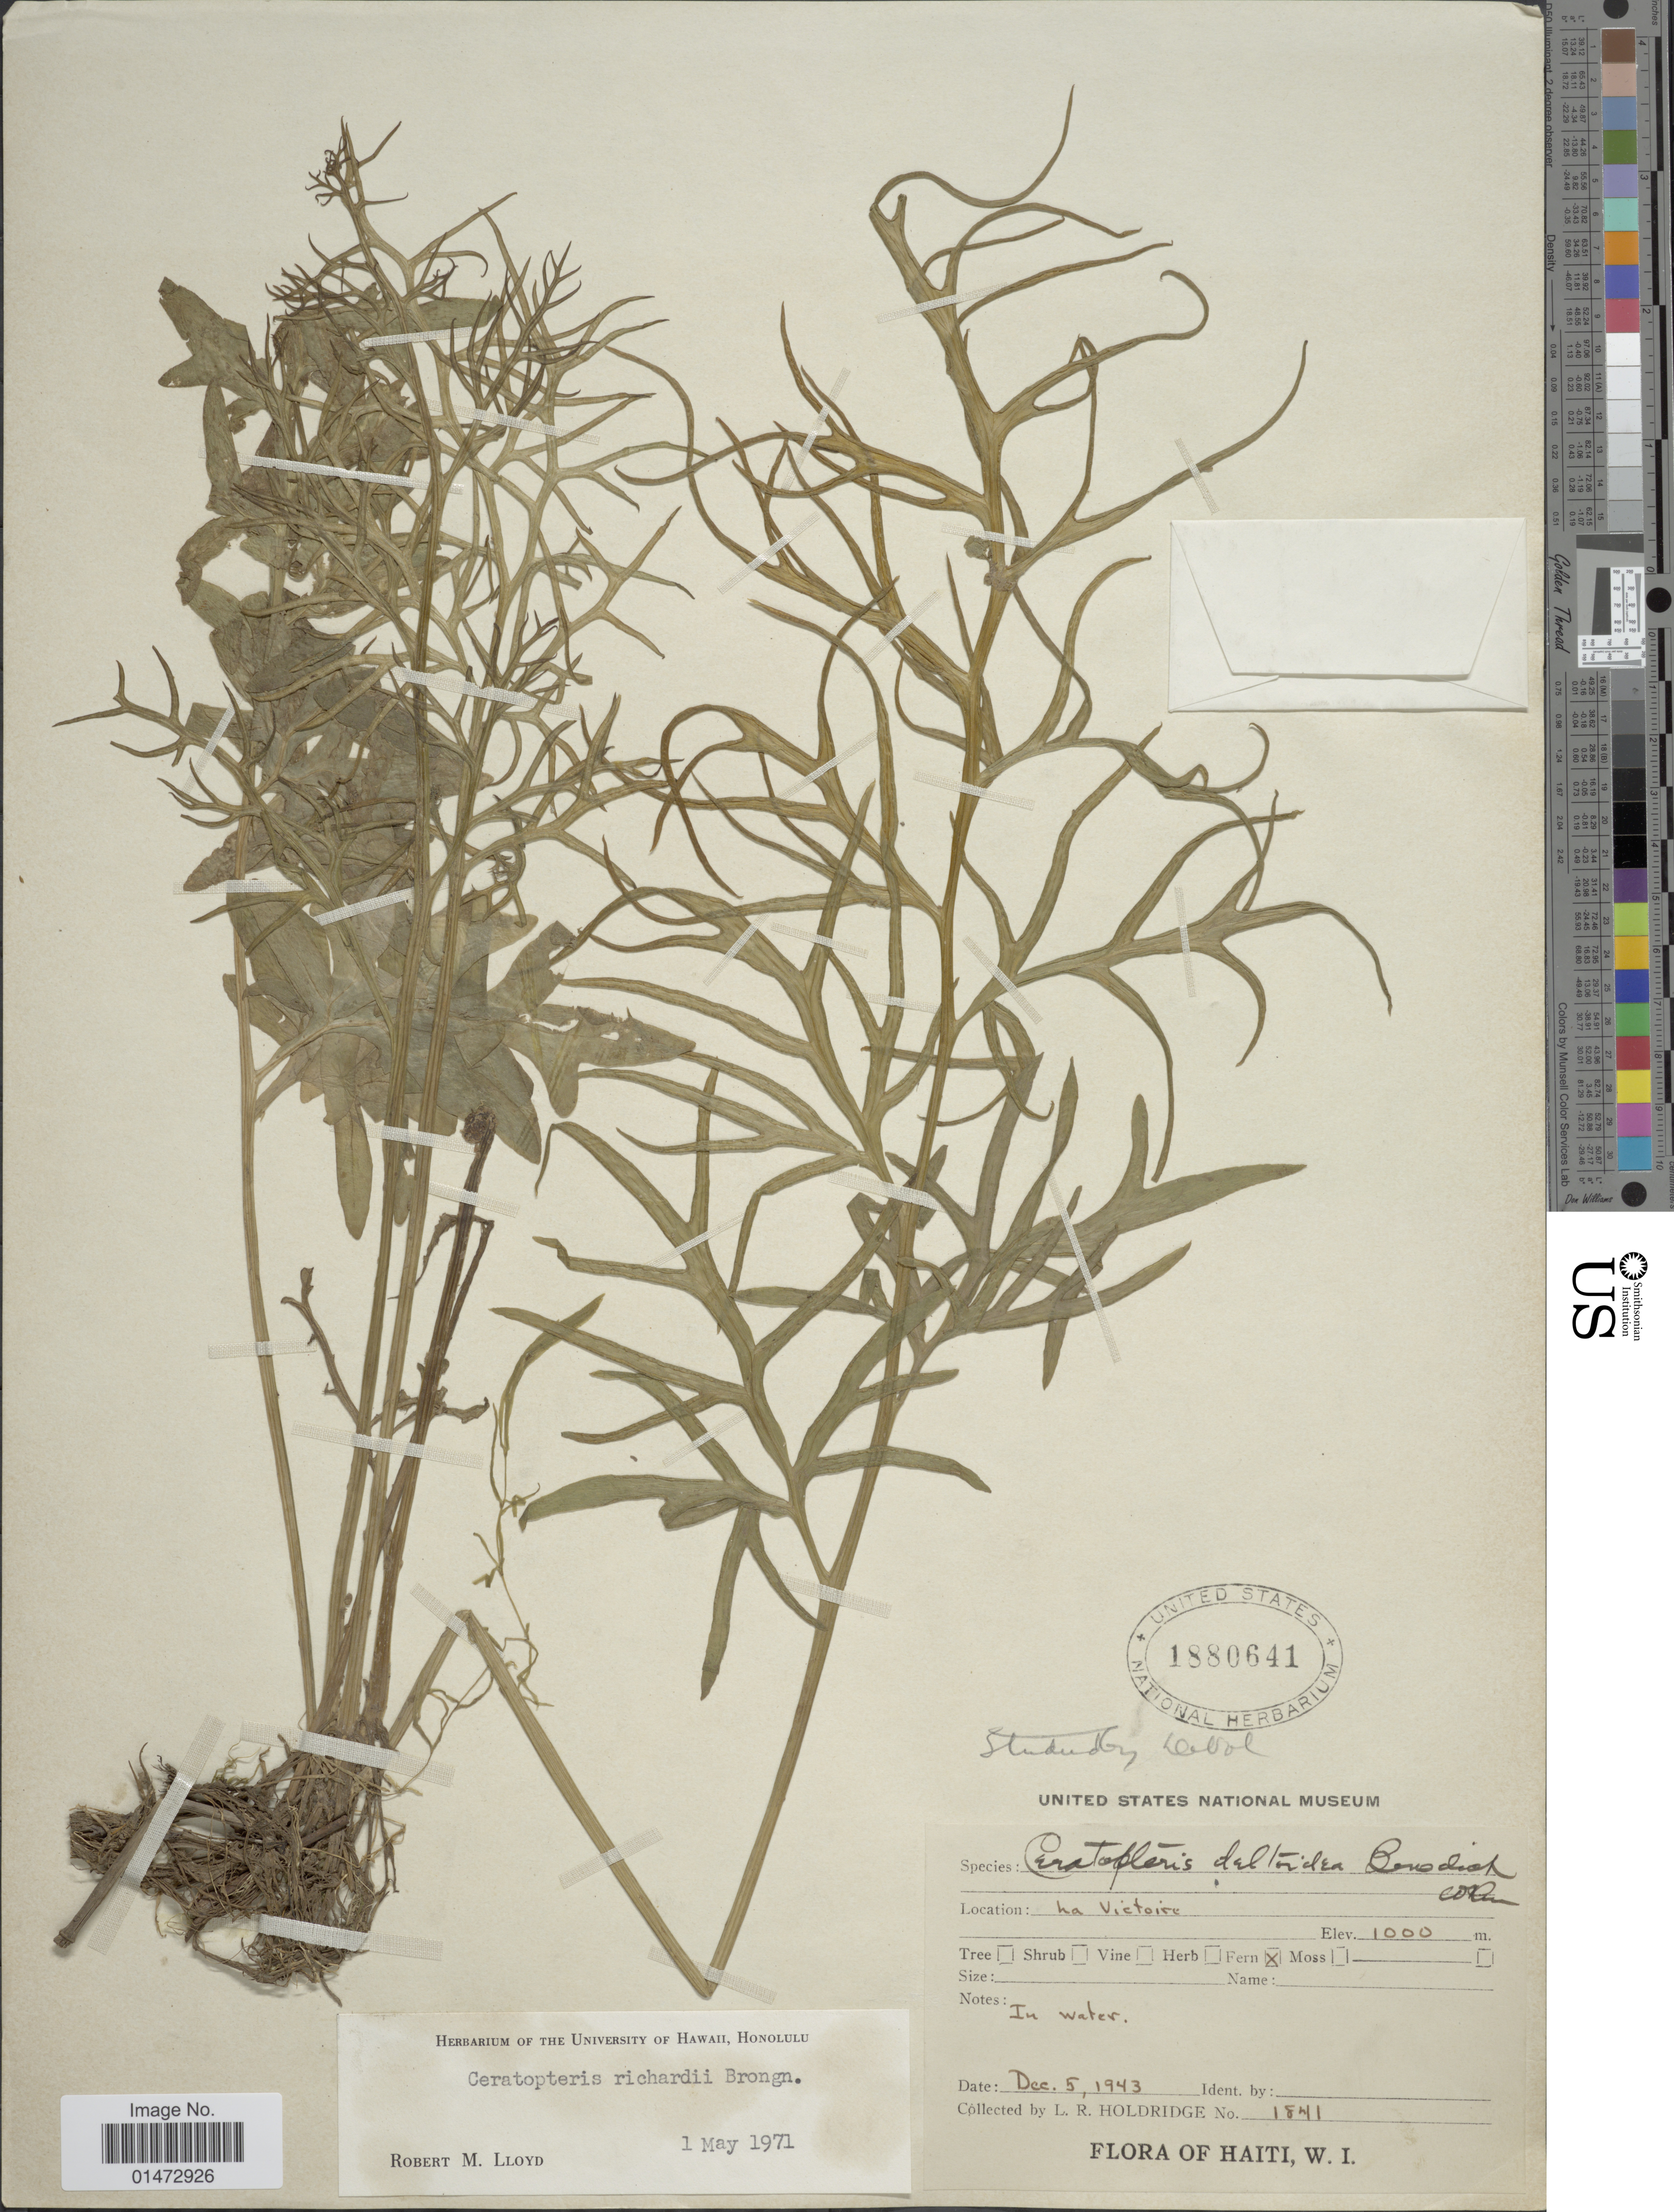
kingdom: Plantae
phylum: Tracheophyta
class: Polypodiopsida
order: Polypodiales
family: Pteridaceae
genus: Ceratopteris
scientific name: Ceratopteris richardii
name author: Brongn.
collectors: L. Holdridge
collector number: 1841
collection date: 1943-12-05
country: Haiti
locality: La Victoire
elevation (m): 1000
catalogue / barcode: US 1880641